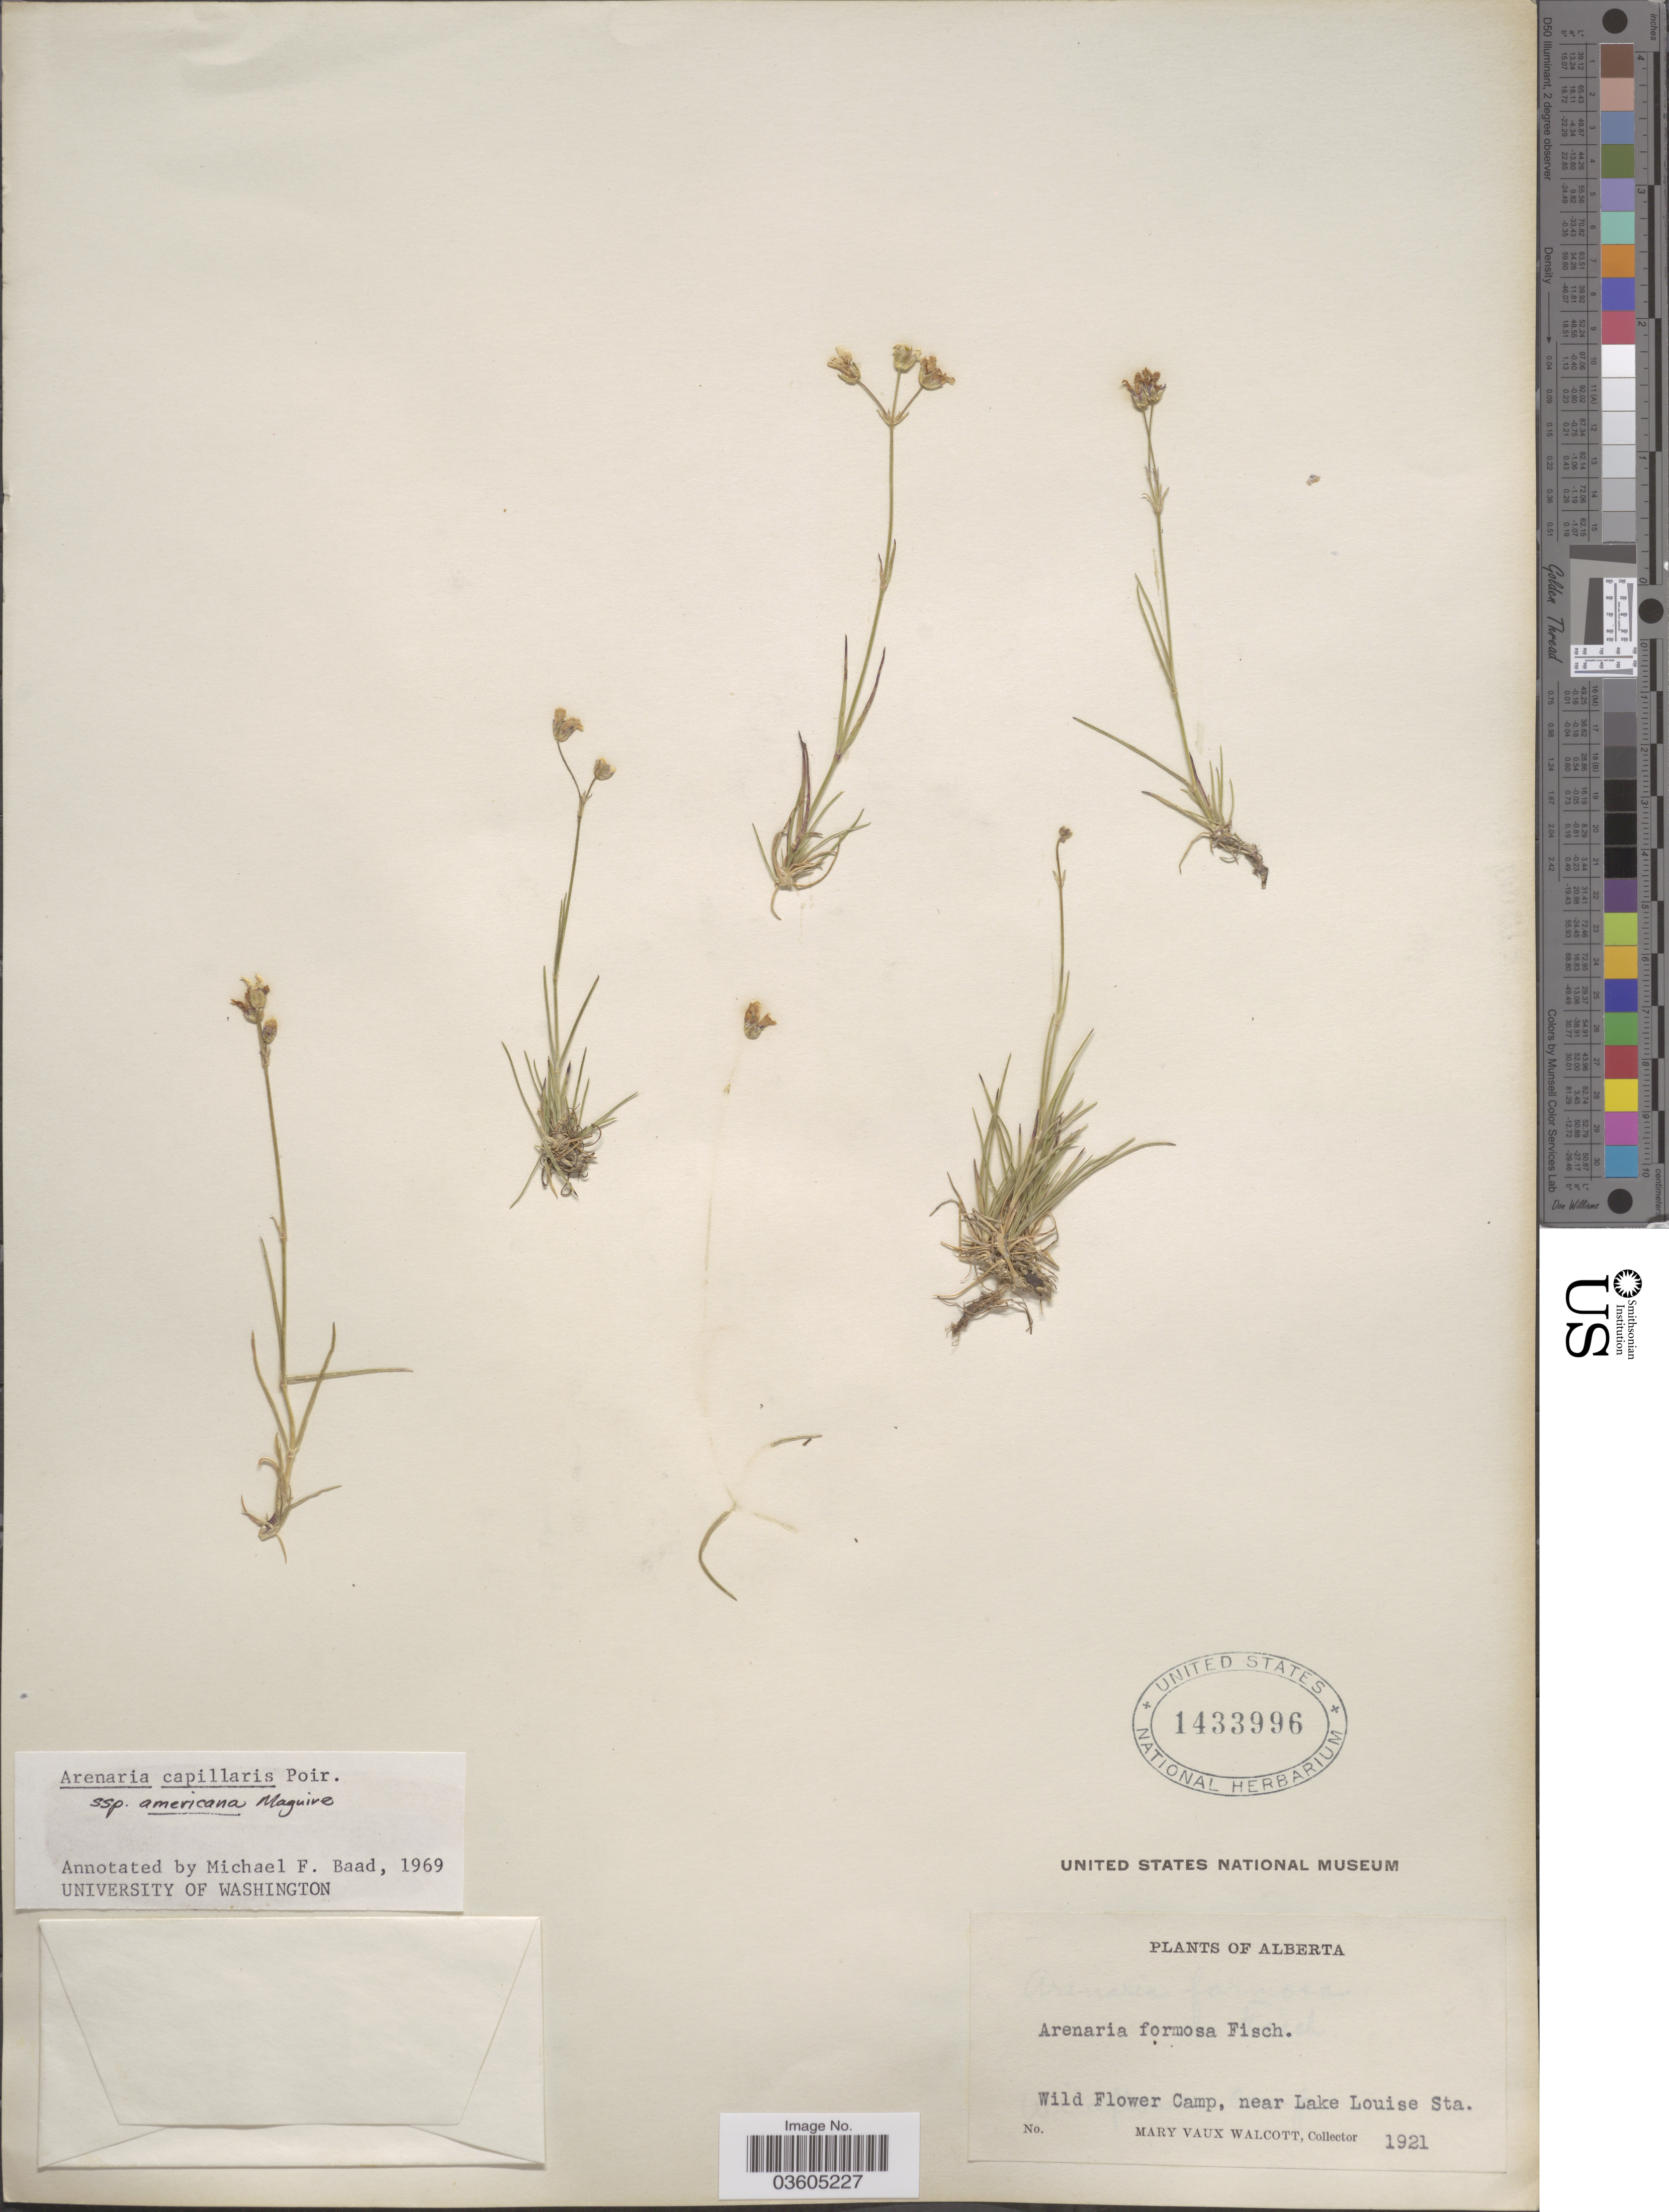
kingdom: Plantae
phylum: Tracheophyta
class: Magnoliopsida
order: Caryophyllales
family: Caryophyllaceae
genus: Eremogone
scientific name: Eremogone capillaris var. americana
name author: (Maguire) R.L. Hartm. & Rabeler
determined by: U.S. National Herbarium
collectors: M. Walcott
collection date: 1921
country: Canada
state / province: Alberta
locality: Wild Flower Camp, near Lake Louise Sta.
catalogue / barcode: US 1433996